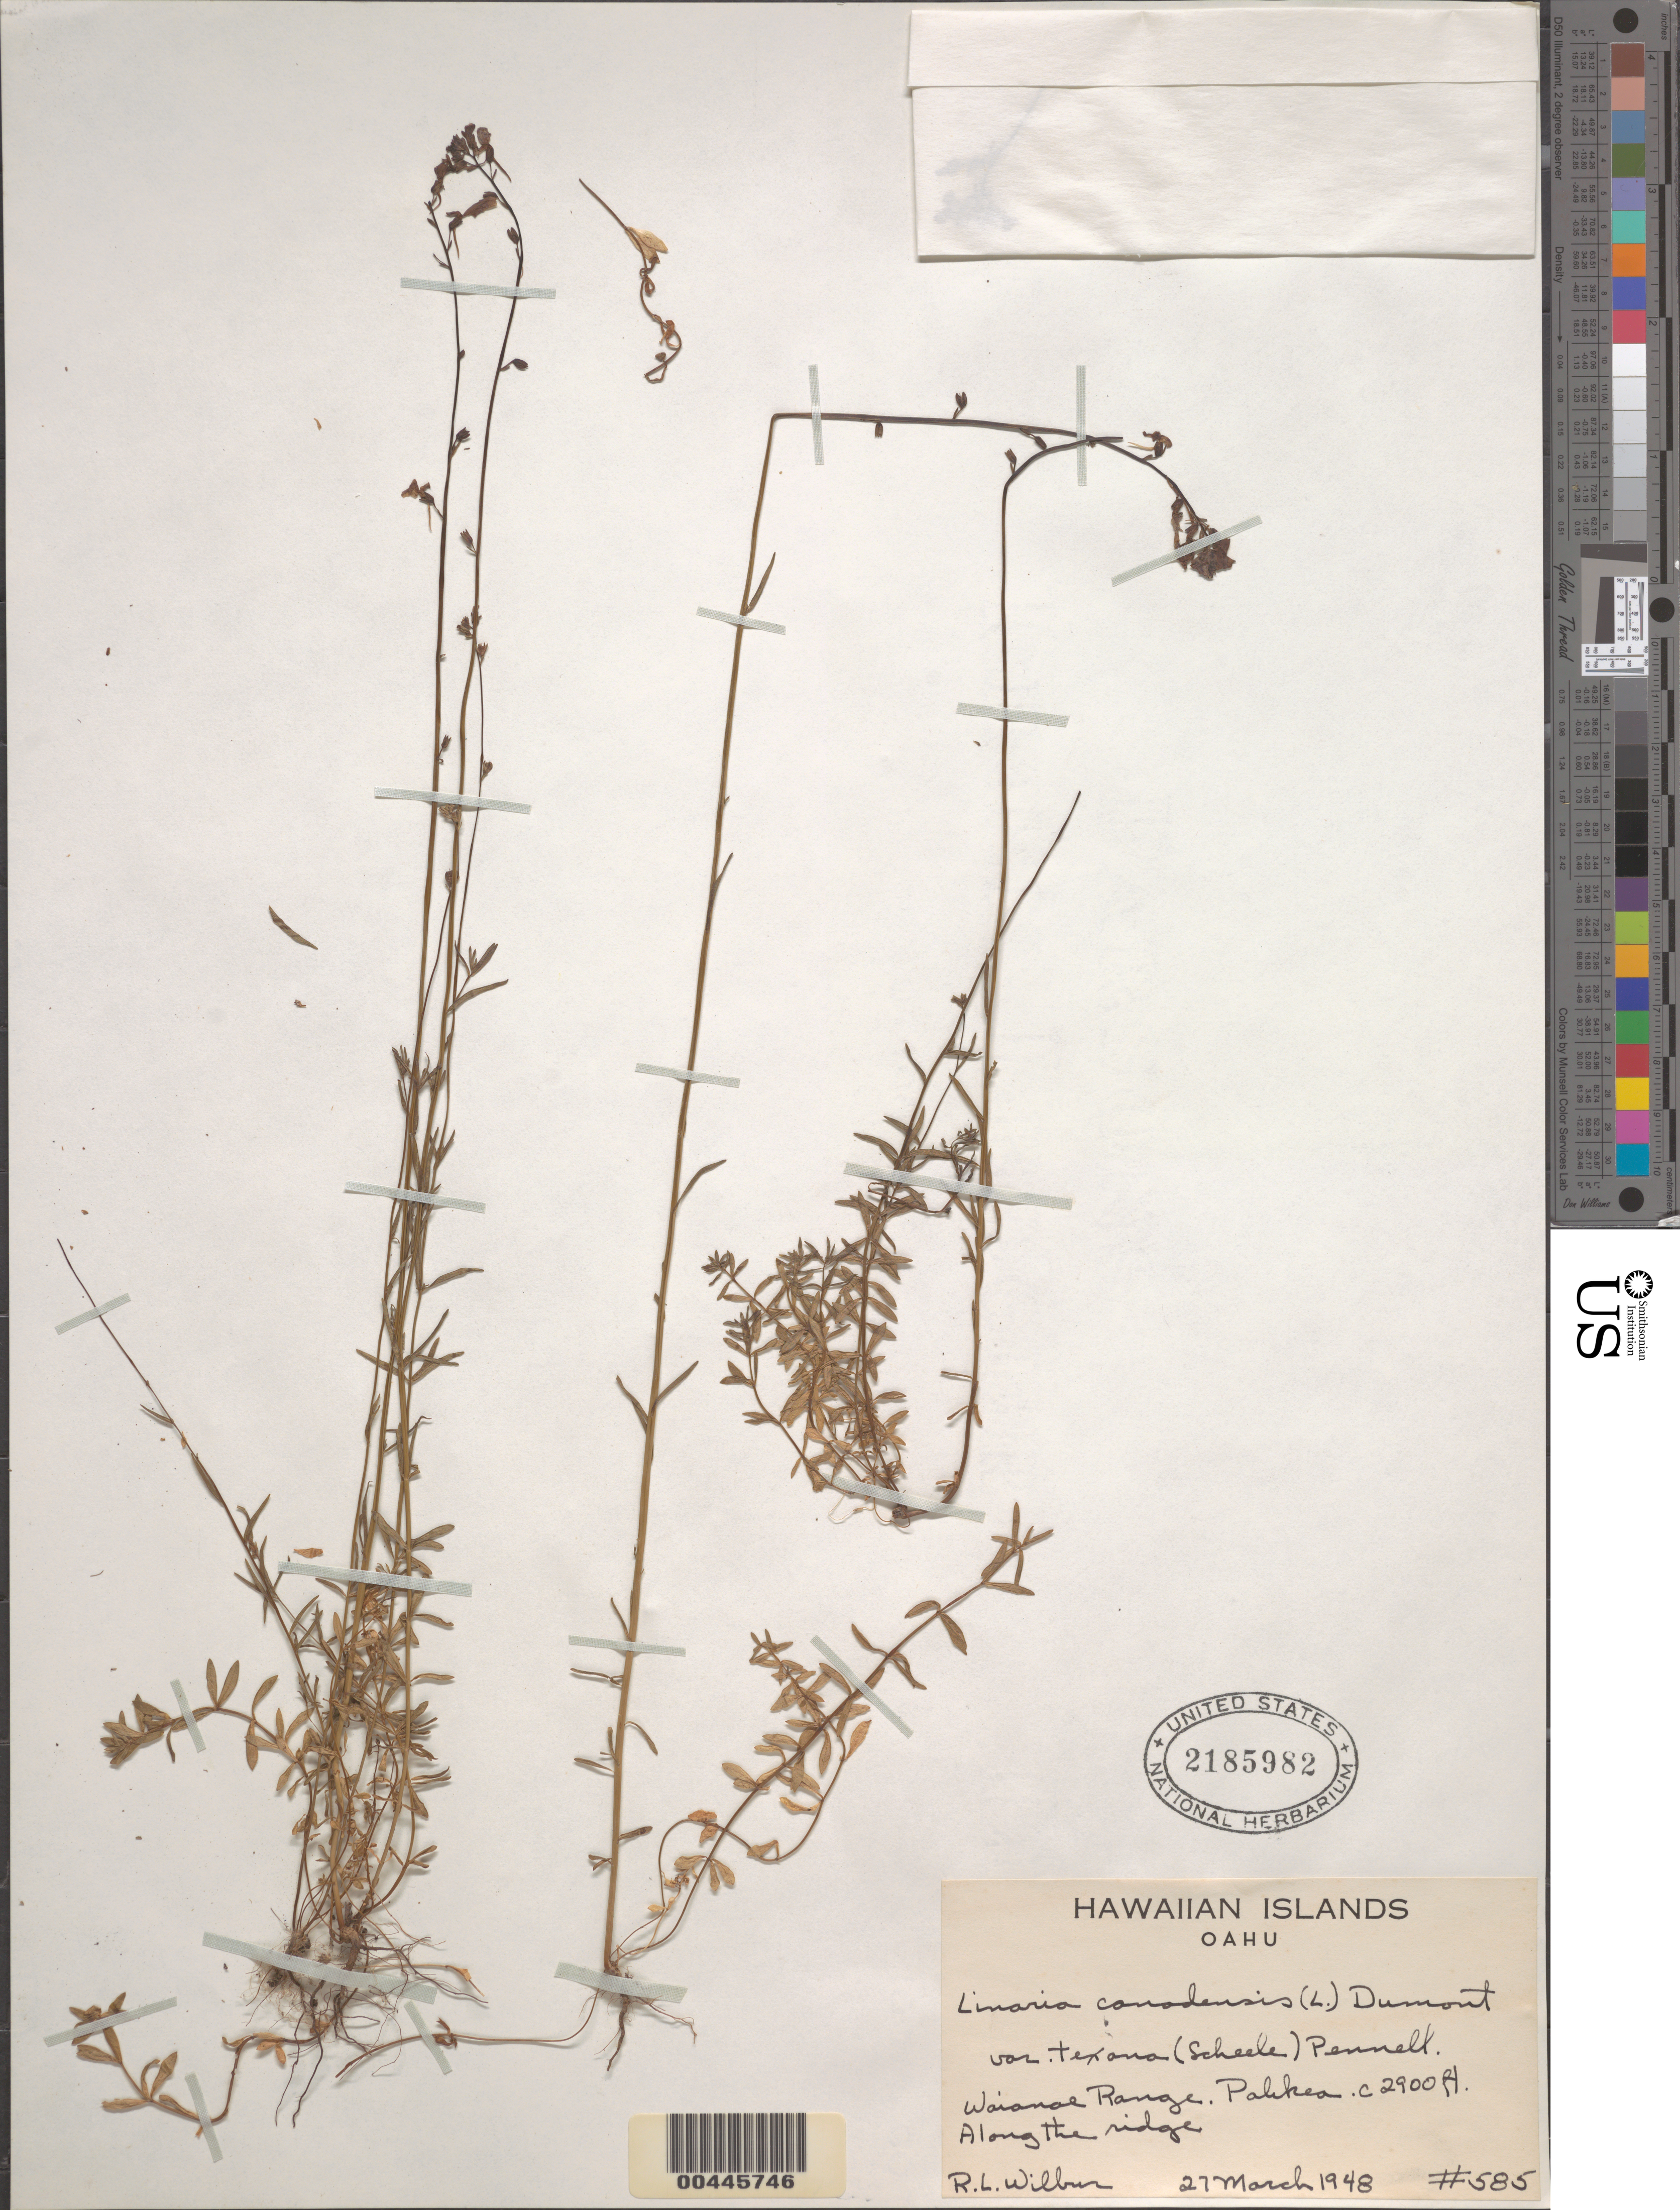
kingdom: Plantae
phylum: Tracheophyta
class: Magnoliopsida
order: Lamiales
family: Plantaginaceae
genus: Nuttallanthus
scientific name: Nuttallanthus texanus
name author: (Scheele) D.A. Sutton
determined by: Wagner, W. L., (BOT), Smithsonian Institution - National Museum of Natural History (UNITED STATES)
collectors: R. L. Wilbur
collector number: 585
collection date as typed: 27 Mar 1948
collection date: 1948-03-27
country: United States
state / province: Hawaii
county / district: Honolulu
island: Oahu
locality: Waianae Range, Palikea, along the ridge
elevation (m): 884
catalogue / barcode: US 2185982